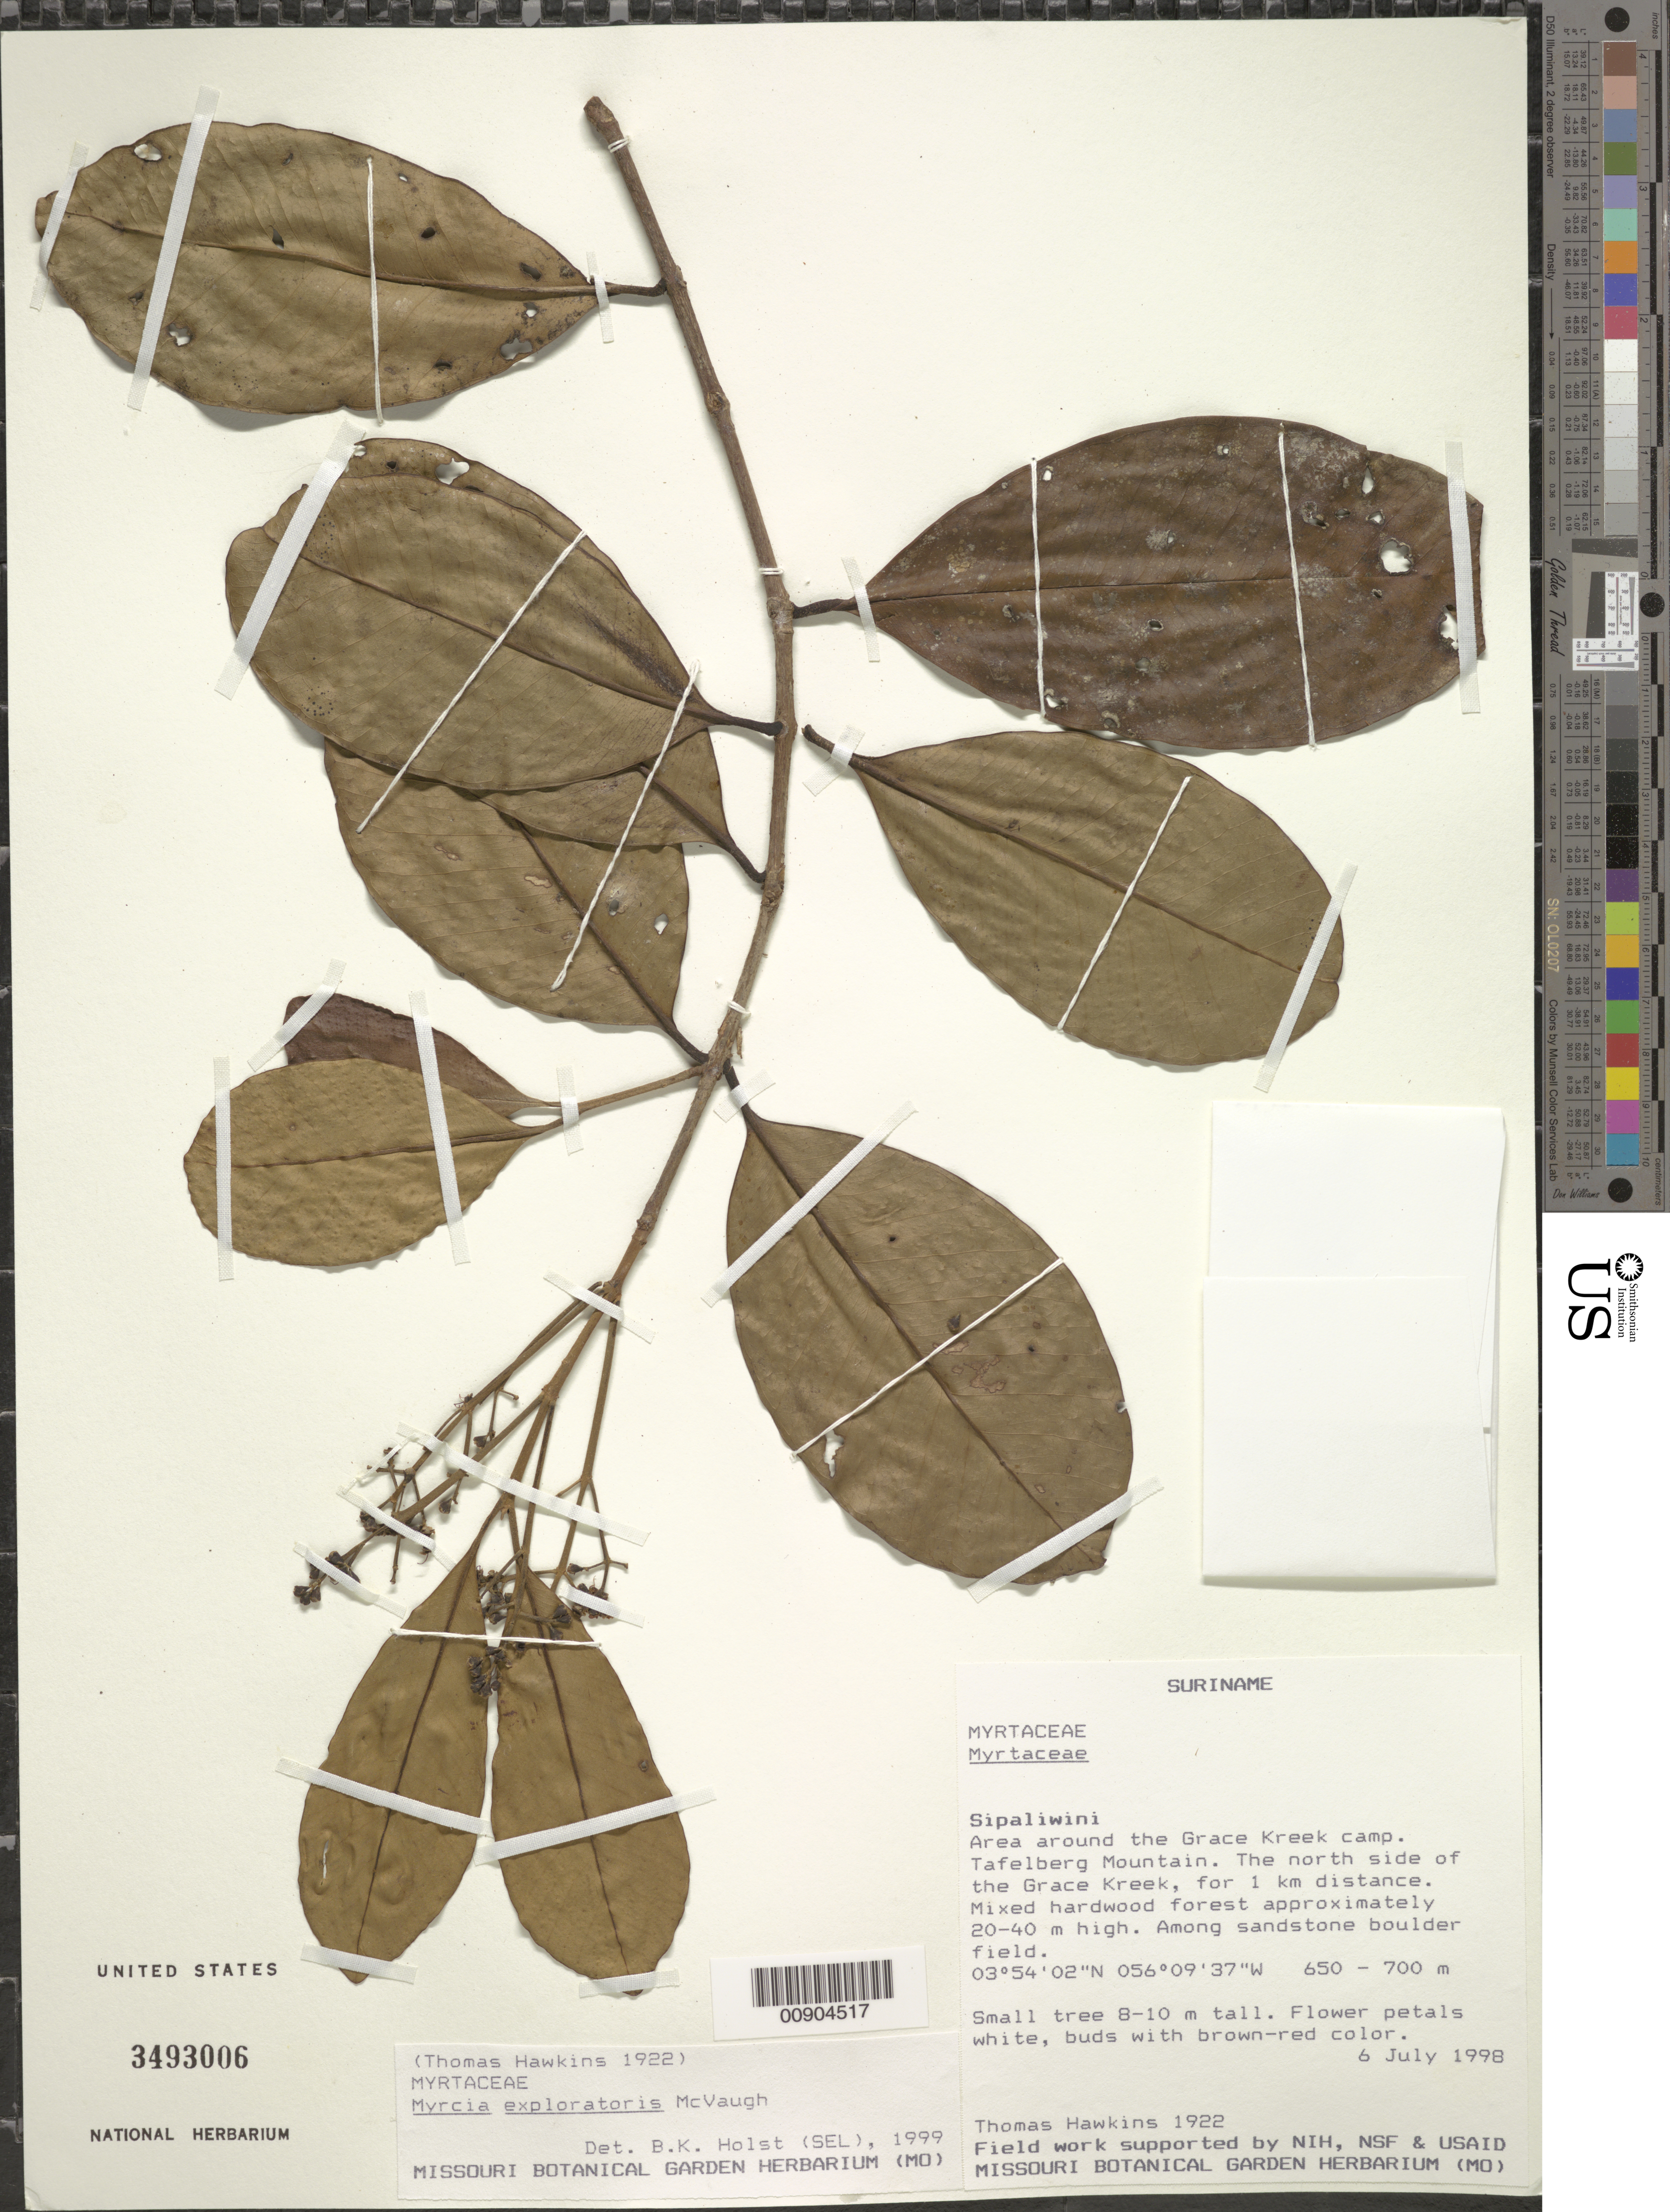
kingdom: Plantae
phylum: Tracheophyta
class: Magnoliopsida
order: Myrtales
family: Myrtaceae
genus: Myrcia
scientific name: Myrcia exploratoris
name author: McVaugh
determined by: Holst, Bruce K.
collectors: T. Hawkins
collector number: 1922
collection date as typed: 6-Jul-98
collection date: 1998-07-06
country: Suriname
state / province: Sipaliwini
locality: Tafelberg (Table Mountain), Grace Kreek camp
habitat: Mixed hardwood forest 20-40 m high; among sandstone boulder field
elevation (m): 650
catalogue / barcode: US 3493006